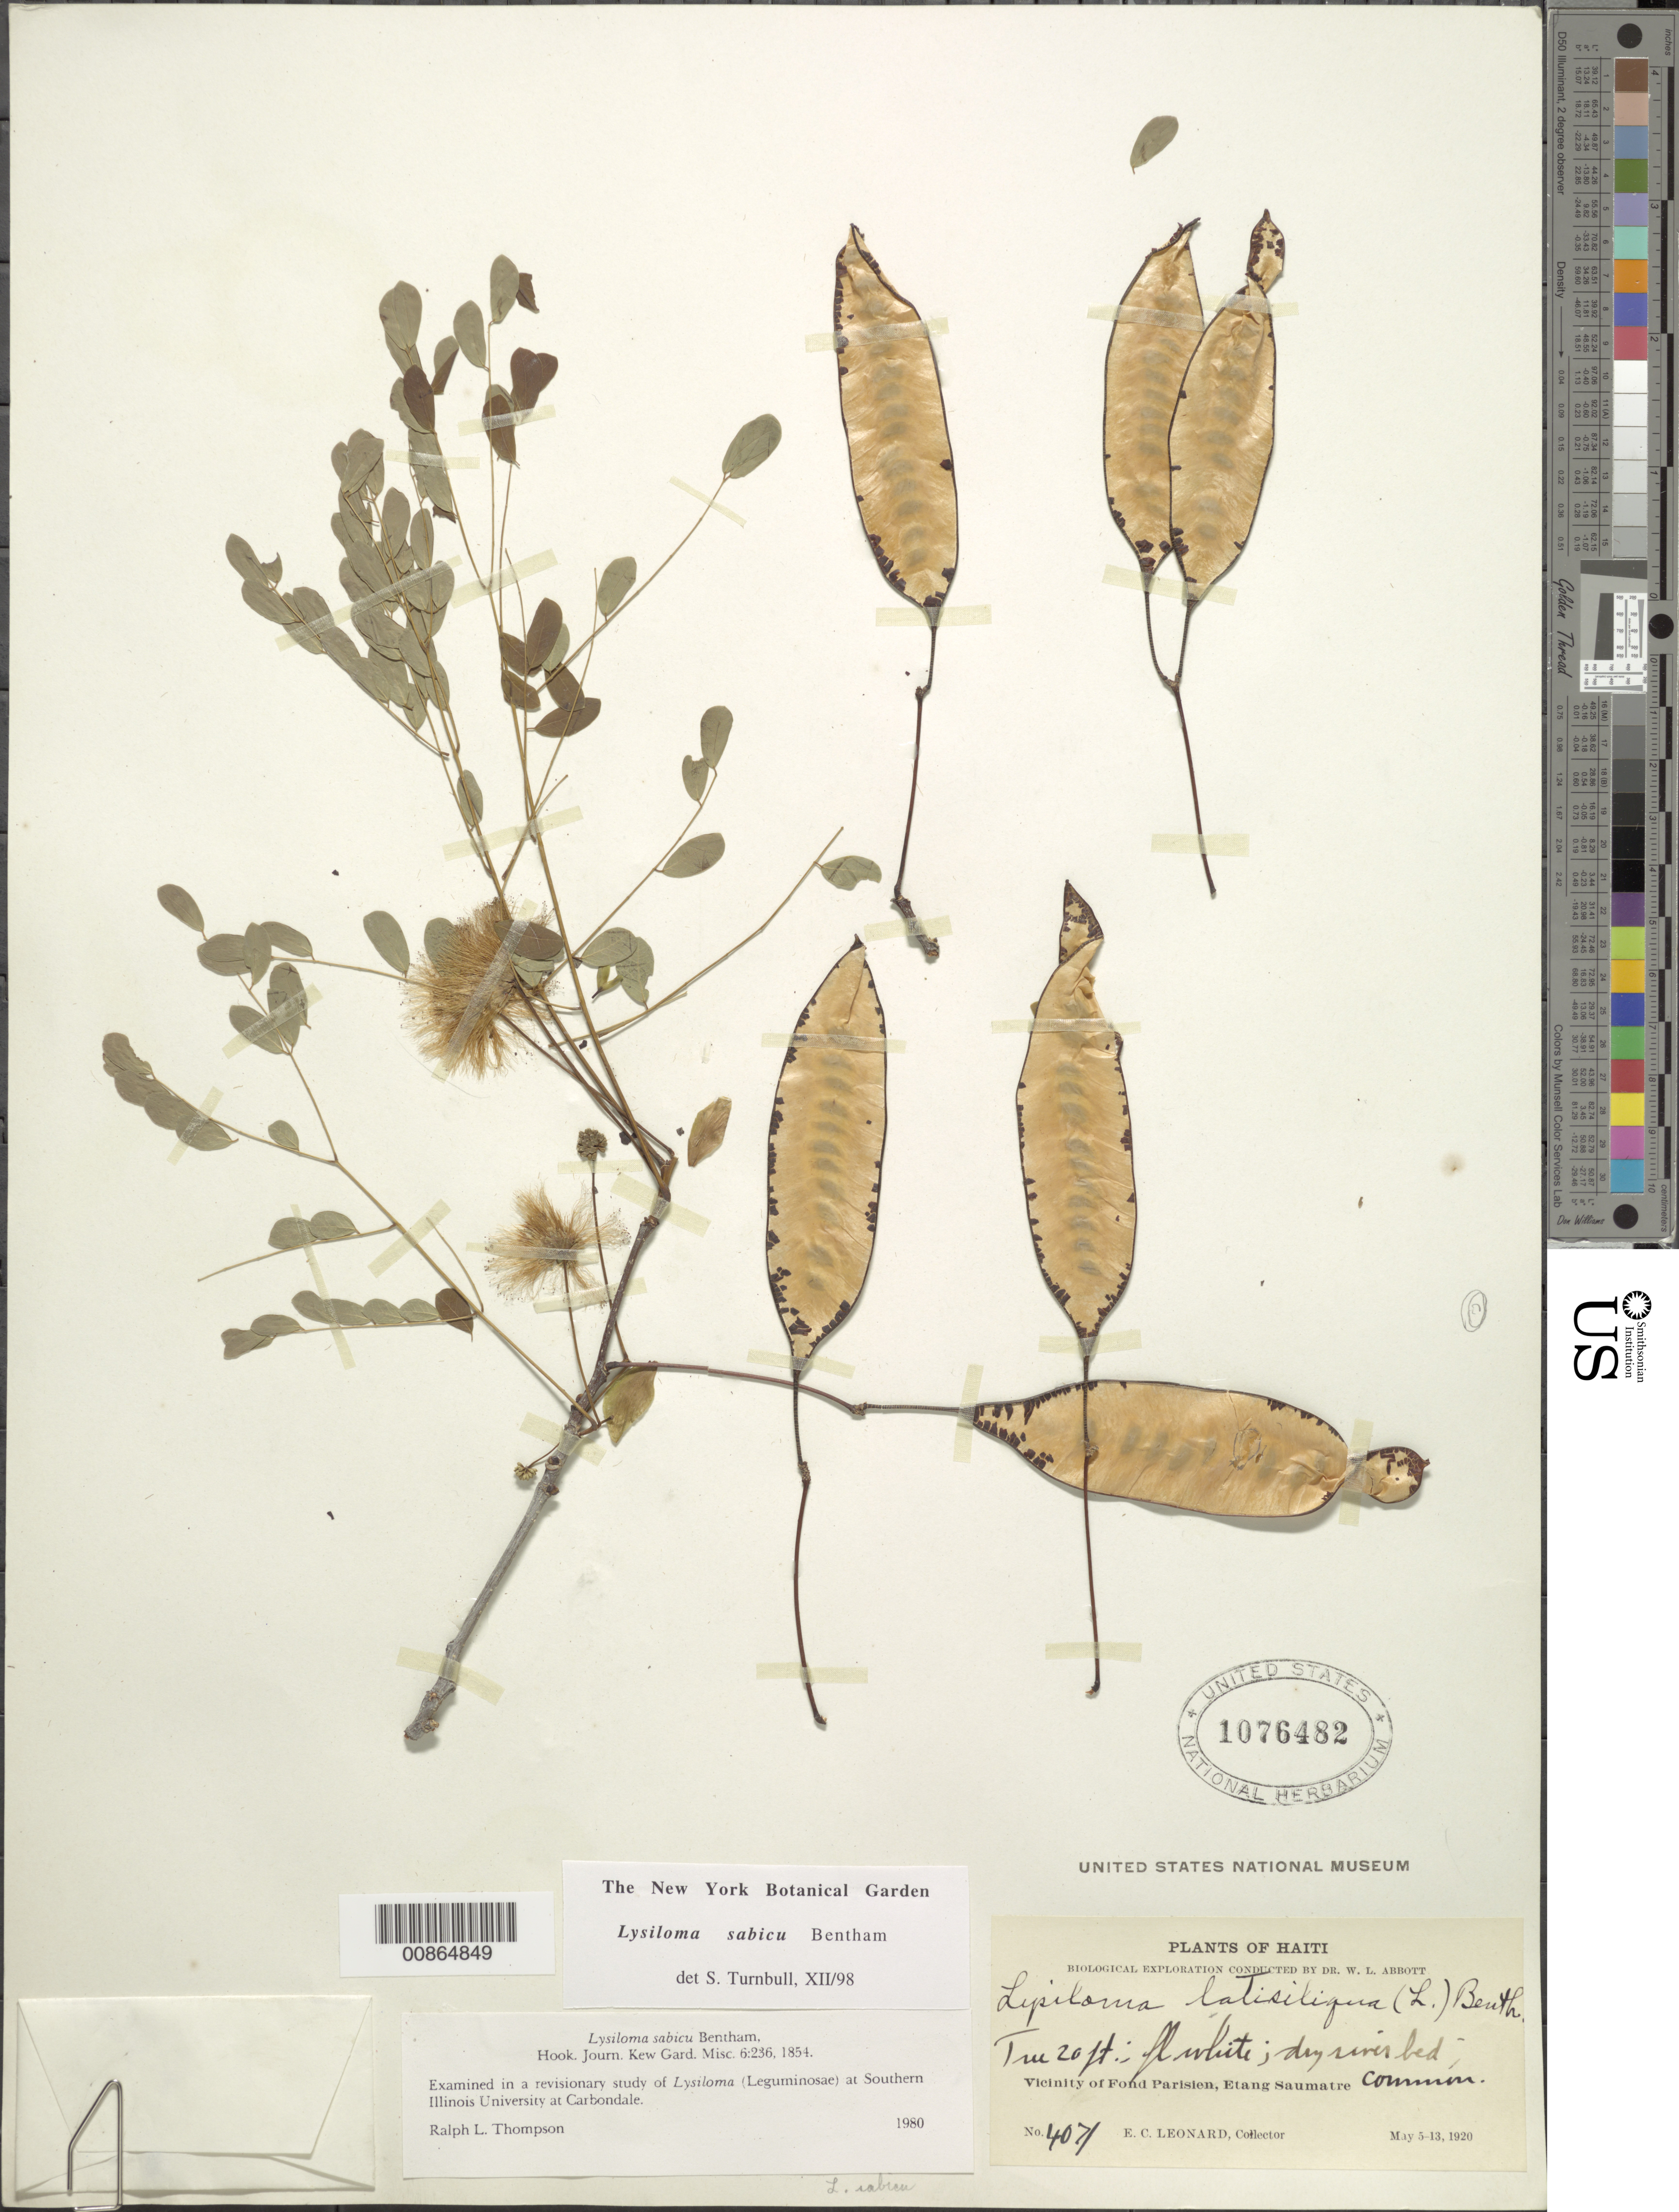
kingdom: Plantae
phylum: Tracheophyta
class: Magnoliopsida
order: Fabales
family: Fabaceae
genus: Lysiloma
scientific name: Lysiloma sabicu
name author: Benth.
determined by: Turnbull, S.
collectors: E. C. Leonard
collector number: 4071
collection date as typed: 05 May 1920 to 13 May 1920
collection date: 1920-05-05/1920-05-13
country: Haiti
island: Hispaniola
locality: Vicinity of Fond Parisien, Etang Saumatre.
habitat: Dry river bed.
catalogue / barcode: US 1076482